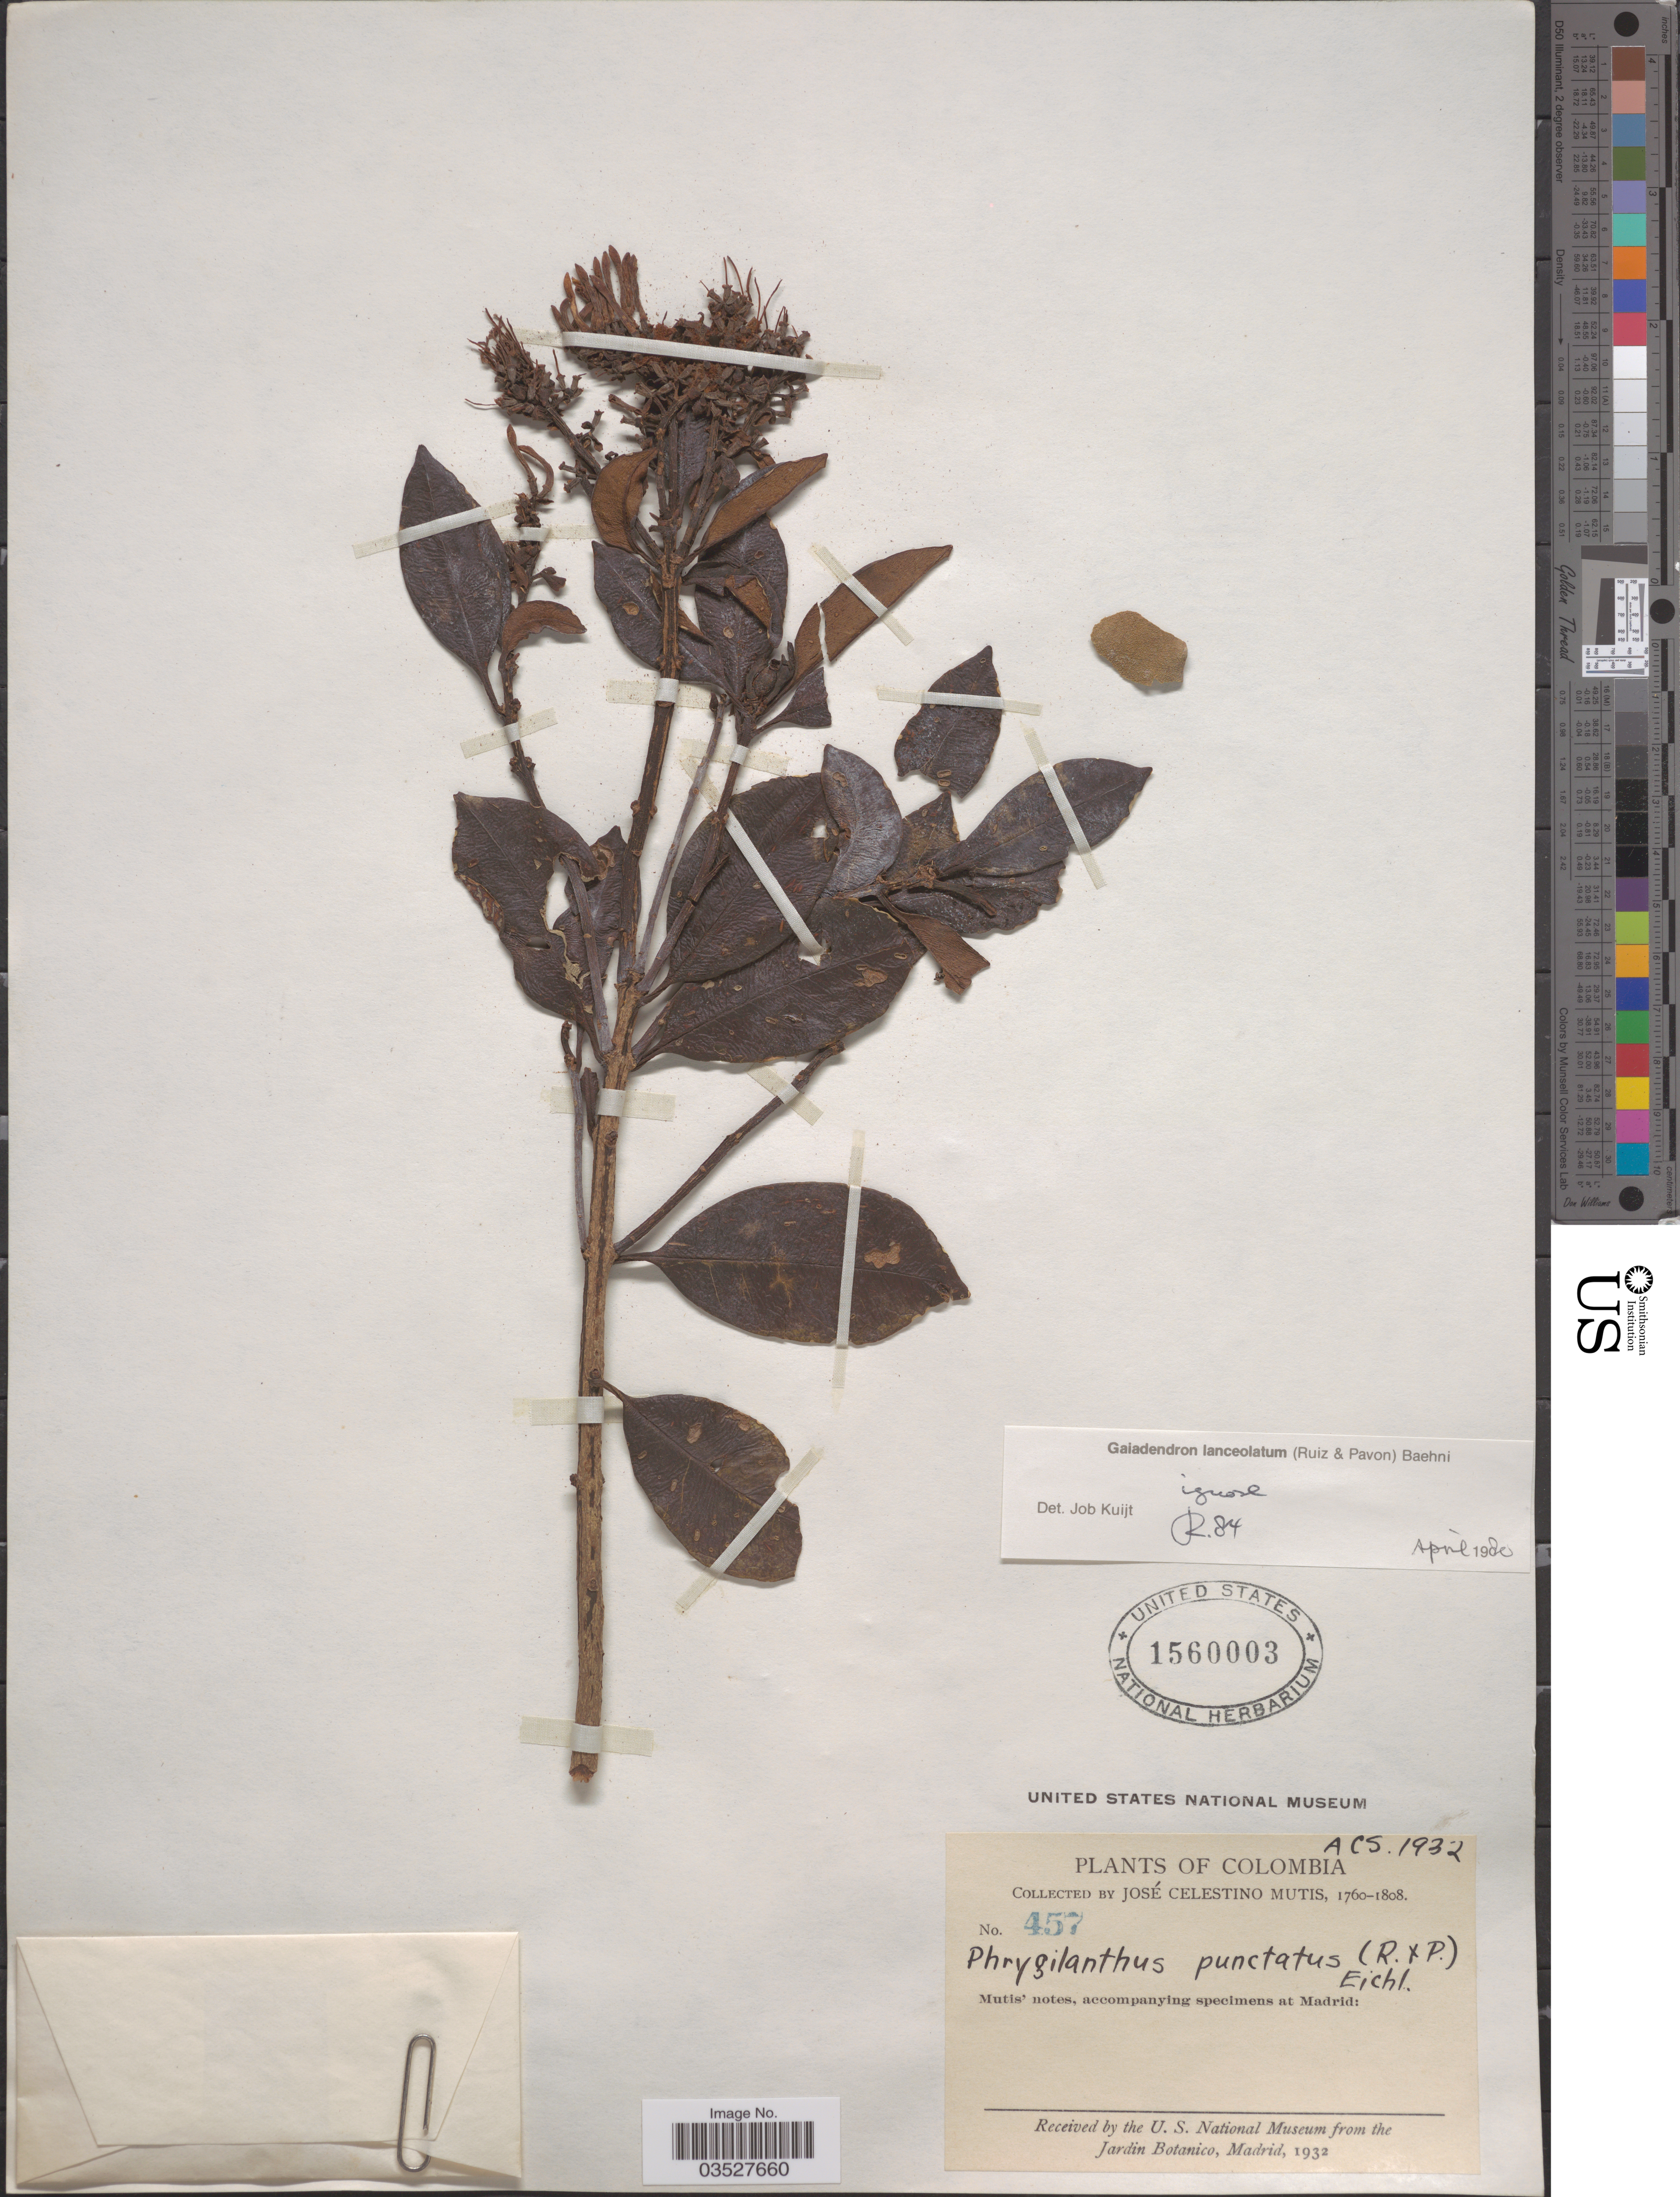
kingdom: Plantae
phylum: Tracheophyta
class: Magnoliopsida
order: Santalales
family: Loranthaceae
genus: Gaiadendron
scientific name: Gaiadendron punctatum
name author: (Ruiz & Pav.) G. Don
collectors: J. C. B. Mutis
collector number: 457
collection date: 1760/1808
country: Colombia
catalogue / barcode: US 1560003